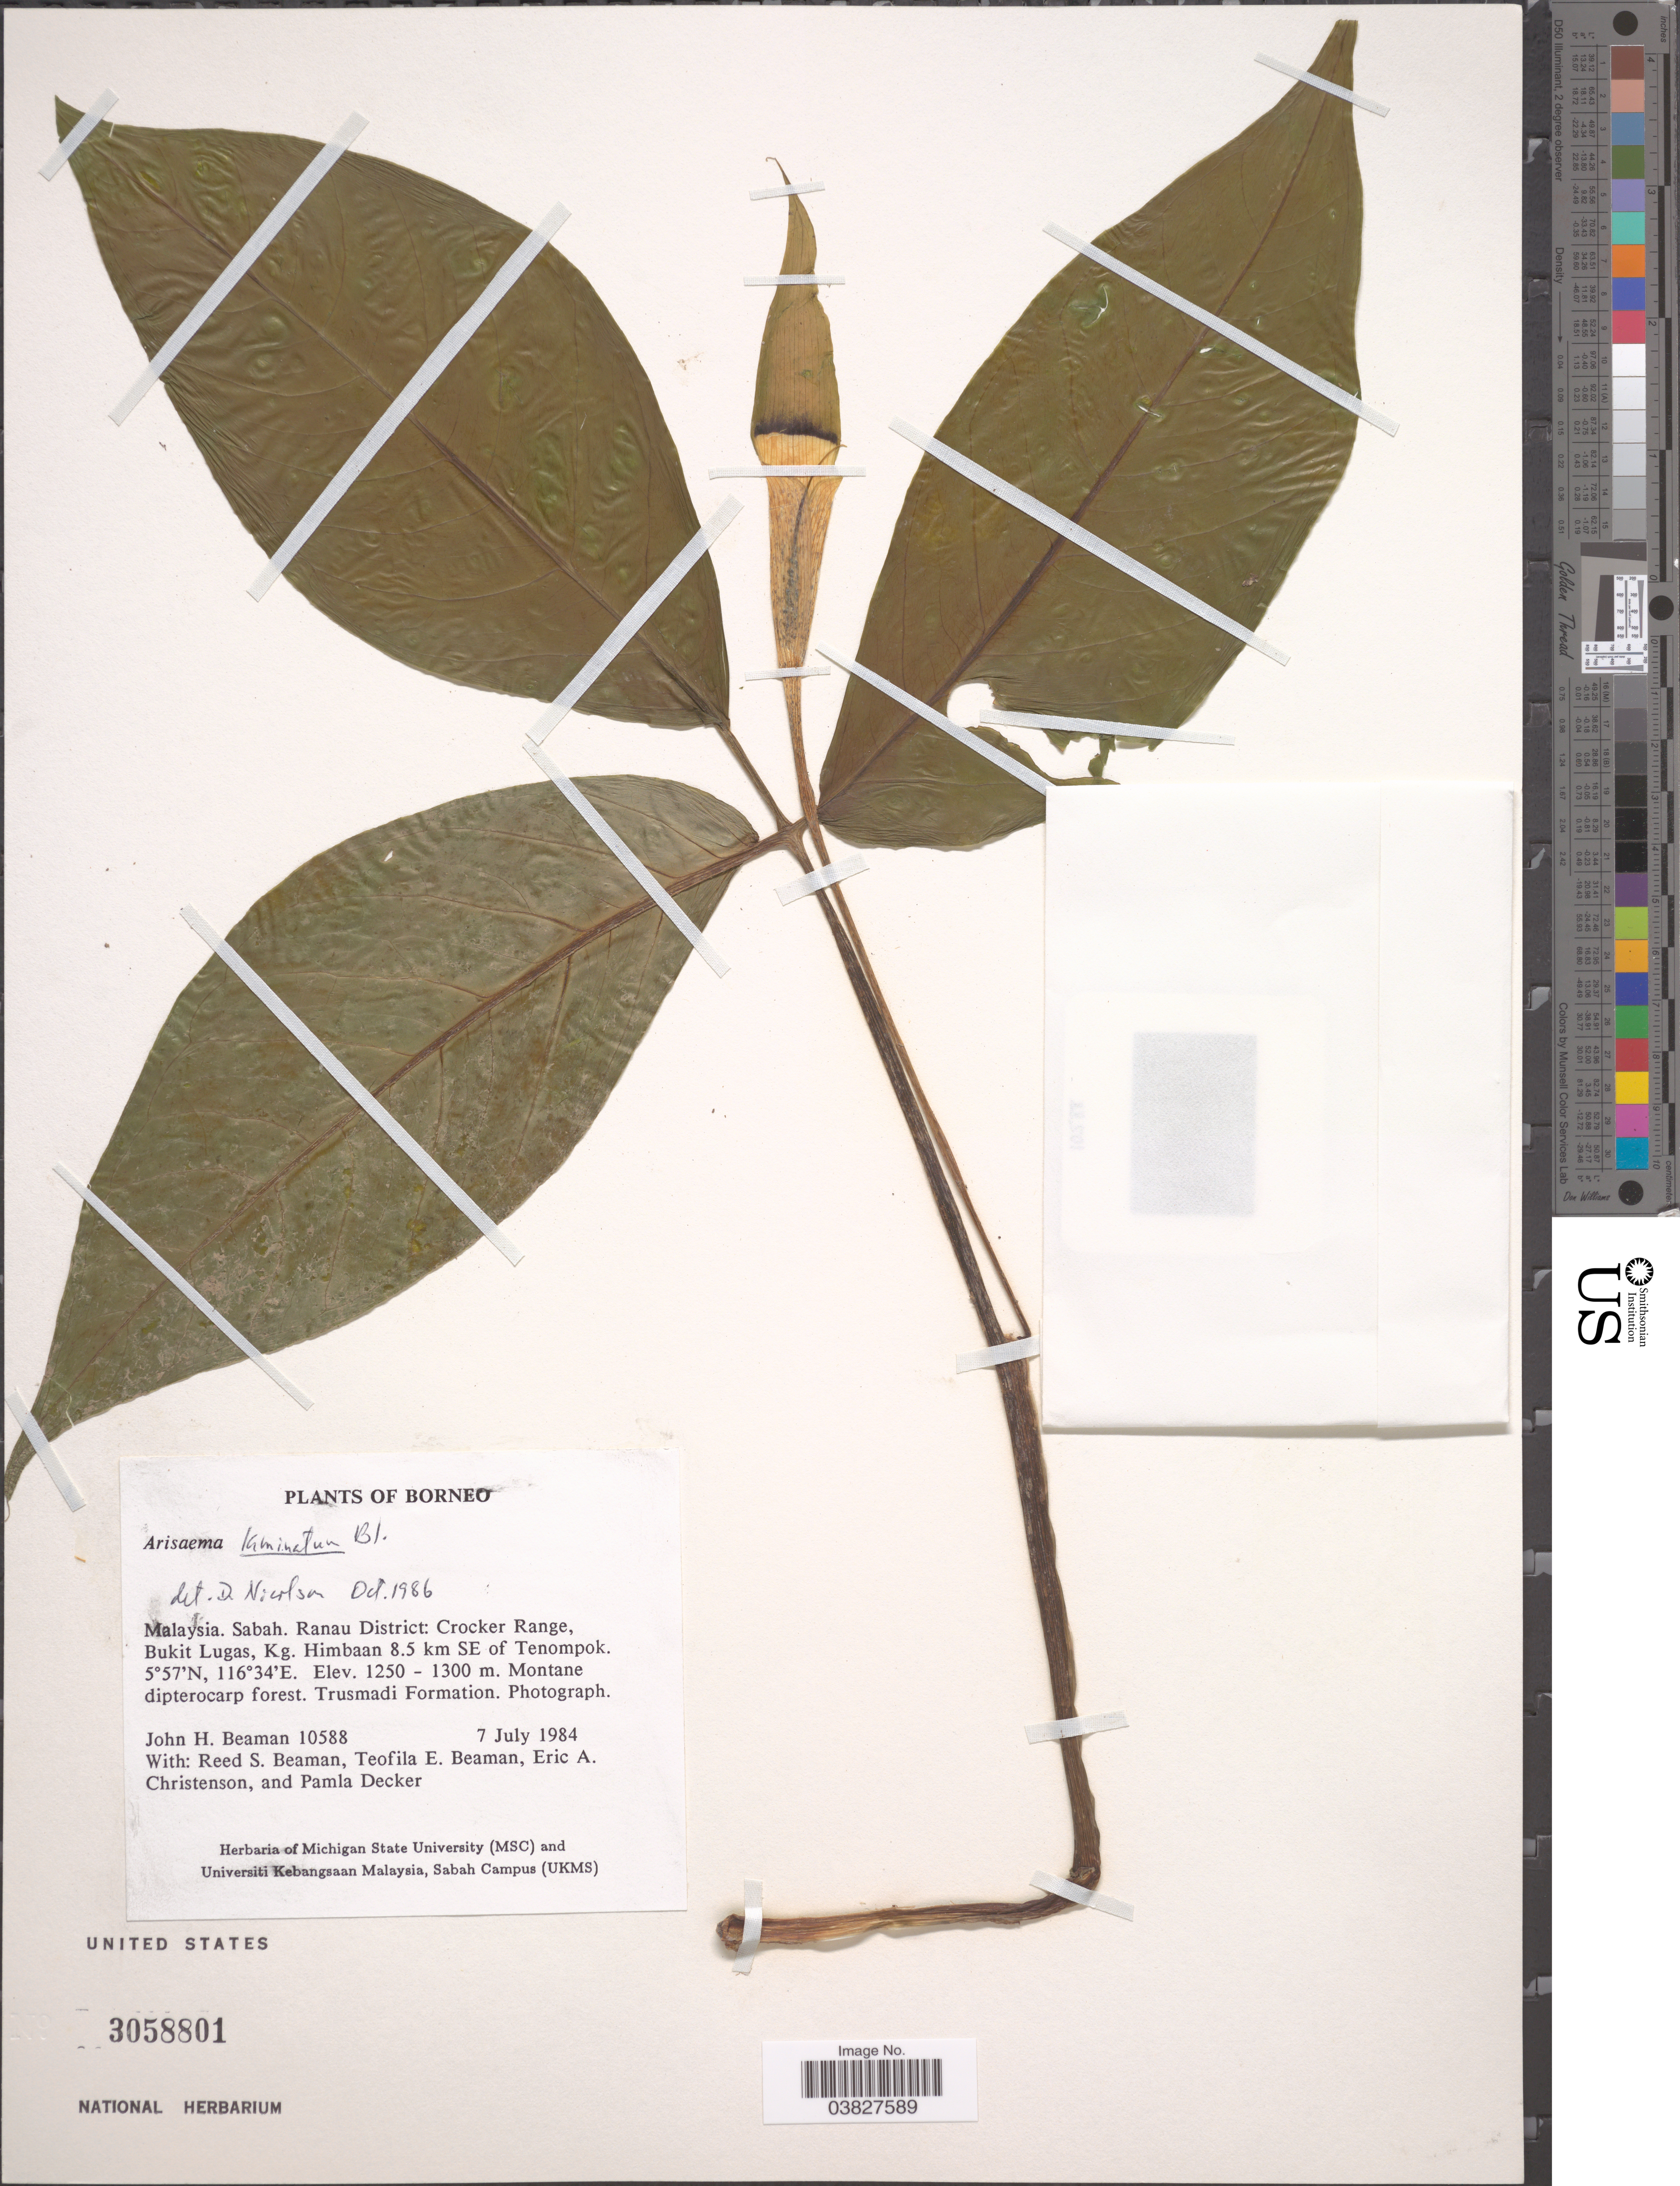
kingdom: Plantae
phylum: Tracheophyta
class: Liliopsida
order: Alismatales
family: Araceae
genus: Arisaema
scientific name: Arisaema laminatum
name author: Blume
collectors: J. H. Beaman, R. S. Beaman, T. E. Beaman, E. A. Christenson & et al.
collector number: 10588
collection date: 1984-07-07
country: Malaysia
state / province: Sabah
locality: Borneo. Ranau District: Crocker Range, Bukit Lugas, Kg. Himbaan 8.5 km SE of Tenompok. Trusmadi Formation.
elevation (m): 1250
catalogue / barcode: US 3058801